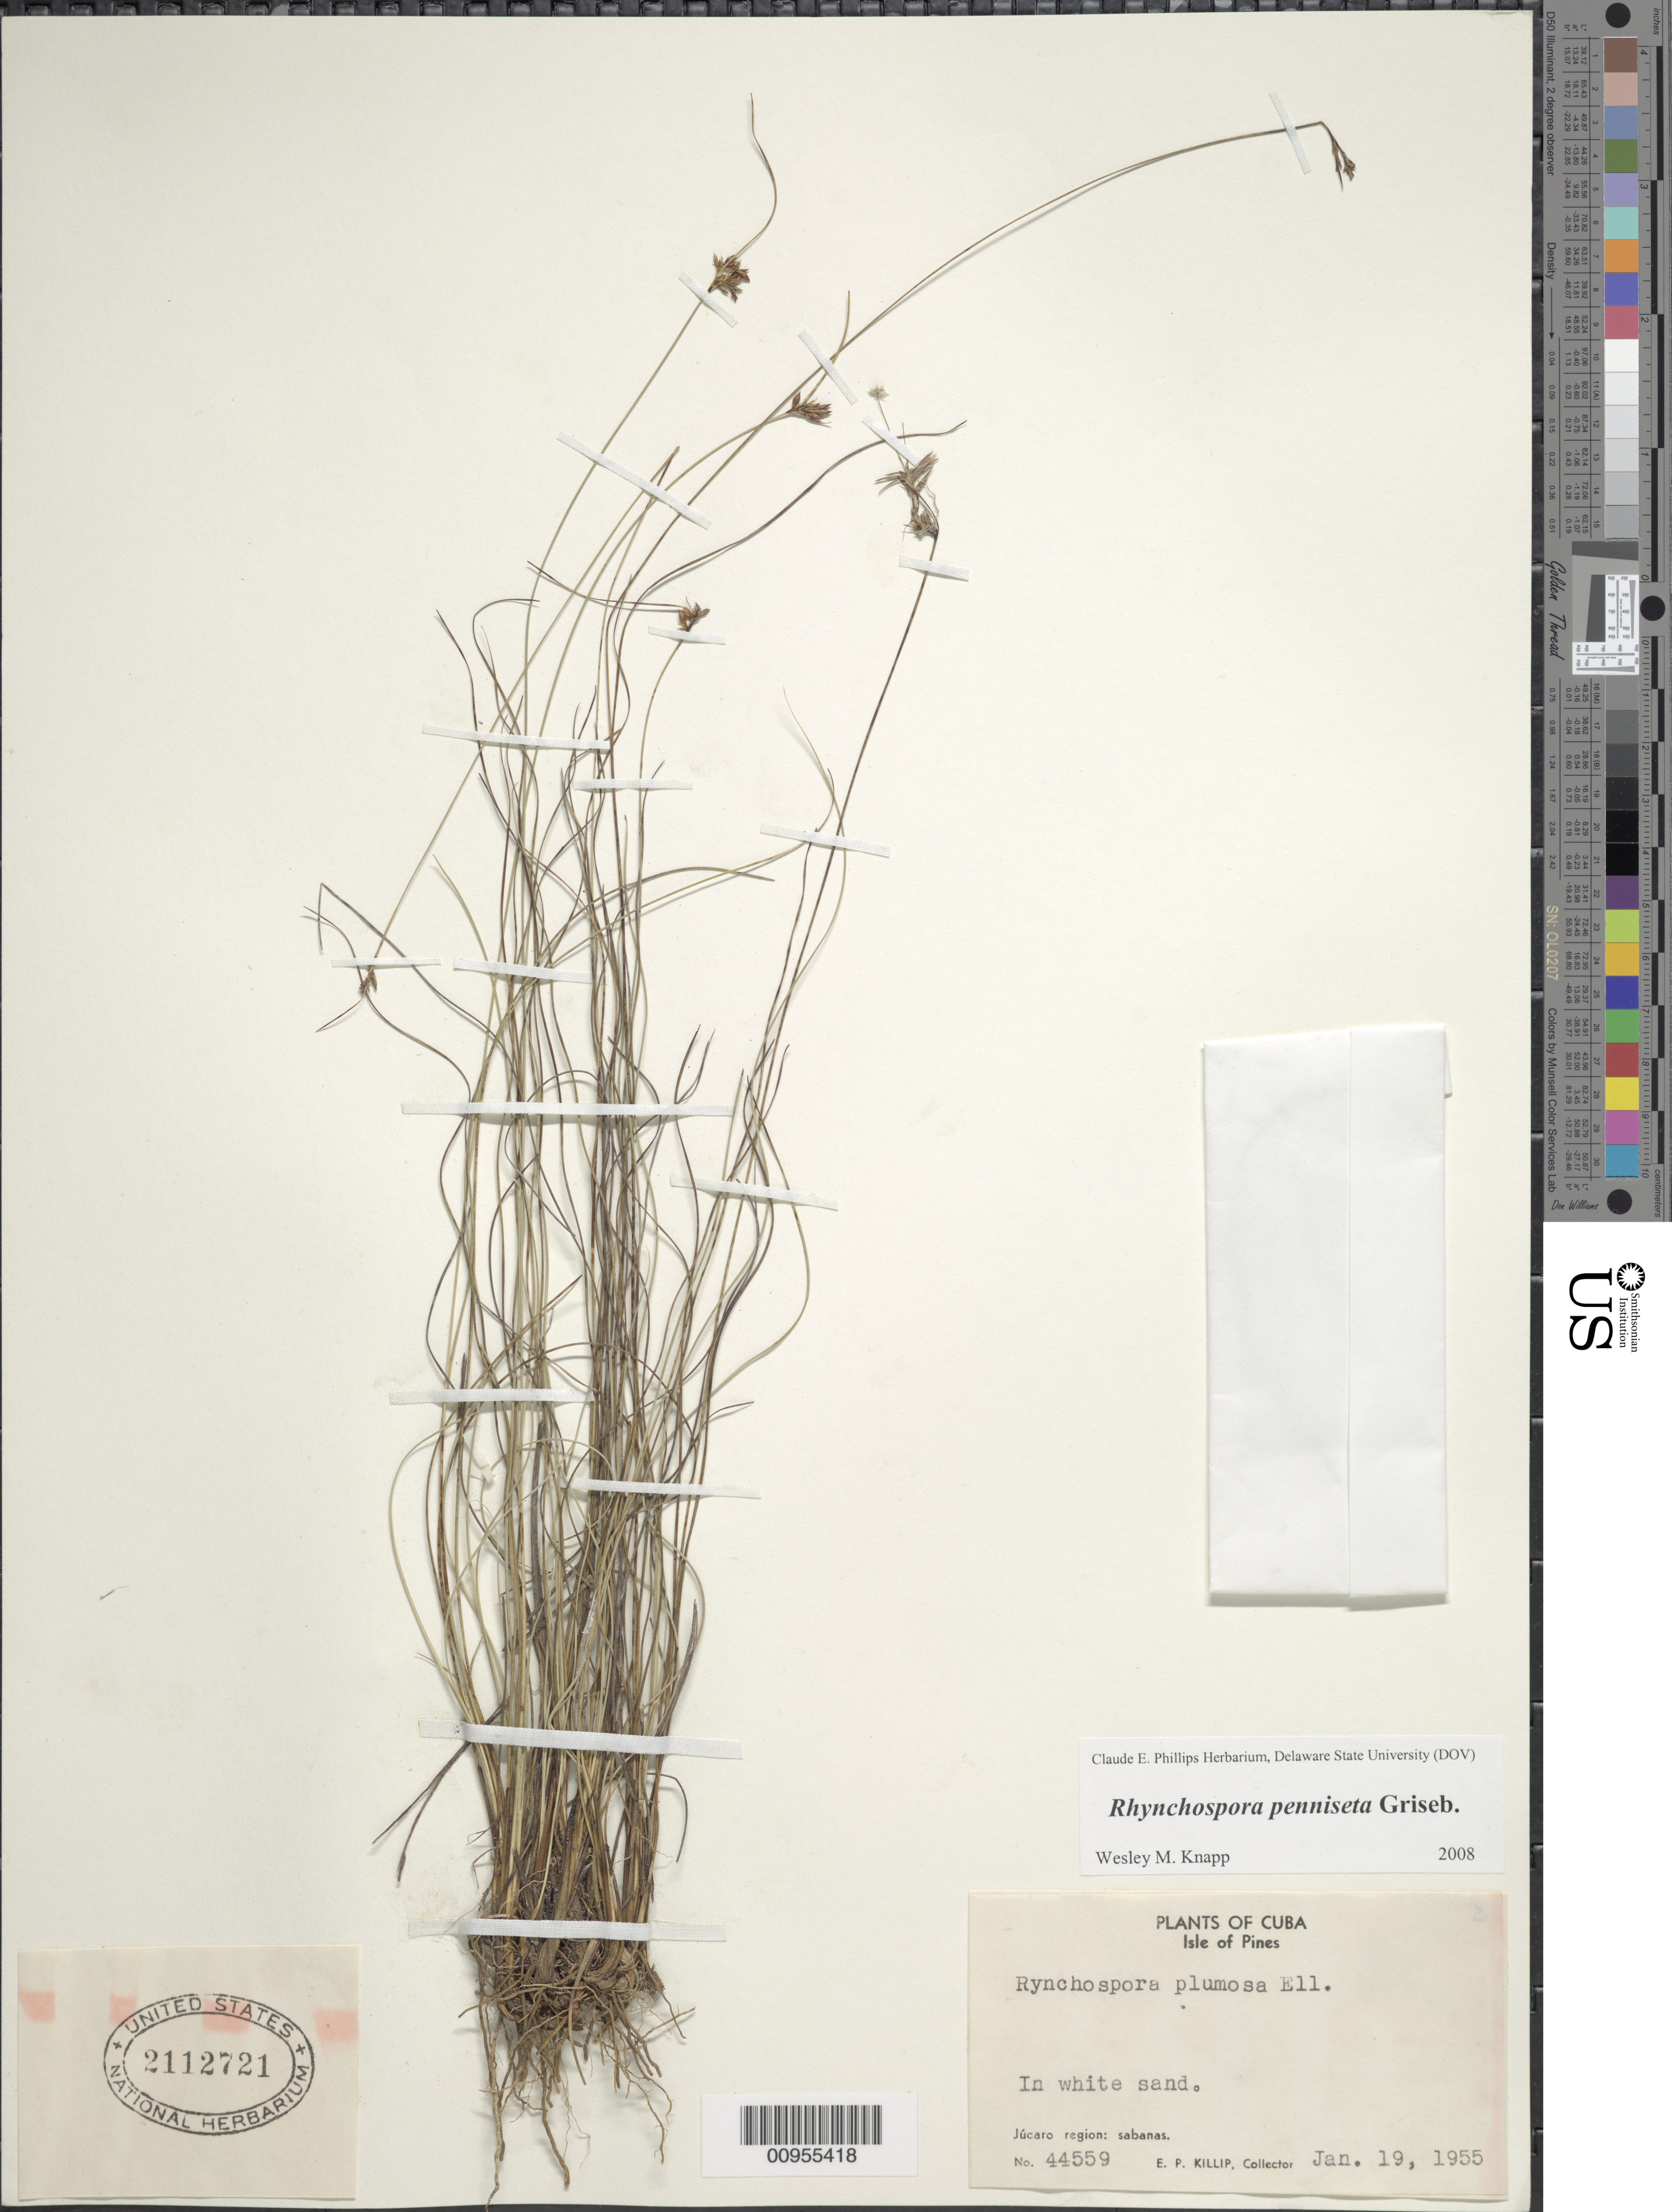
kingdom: Plantae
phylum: Tracheophyta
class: Liliopsida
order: Poales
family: Cyperaceae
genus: Rhynchospora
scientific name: Rhynchospora penniseta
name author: Griseb.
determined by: Knapp, W. M.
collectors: E. P. Killip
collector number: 44559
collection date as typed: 19 Jan 1955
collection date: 1955-01-19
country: Cuba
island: Isla de la Juventud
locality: Júcaro region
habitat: White sand sabanas.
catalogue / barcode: US 2112721